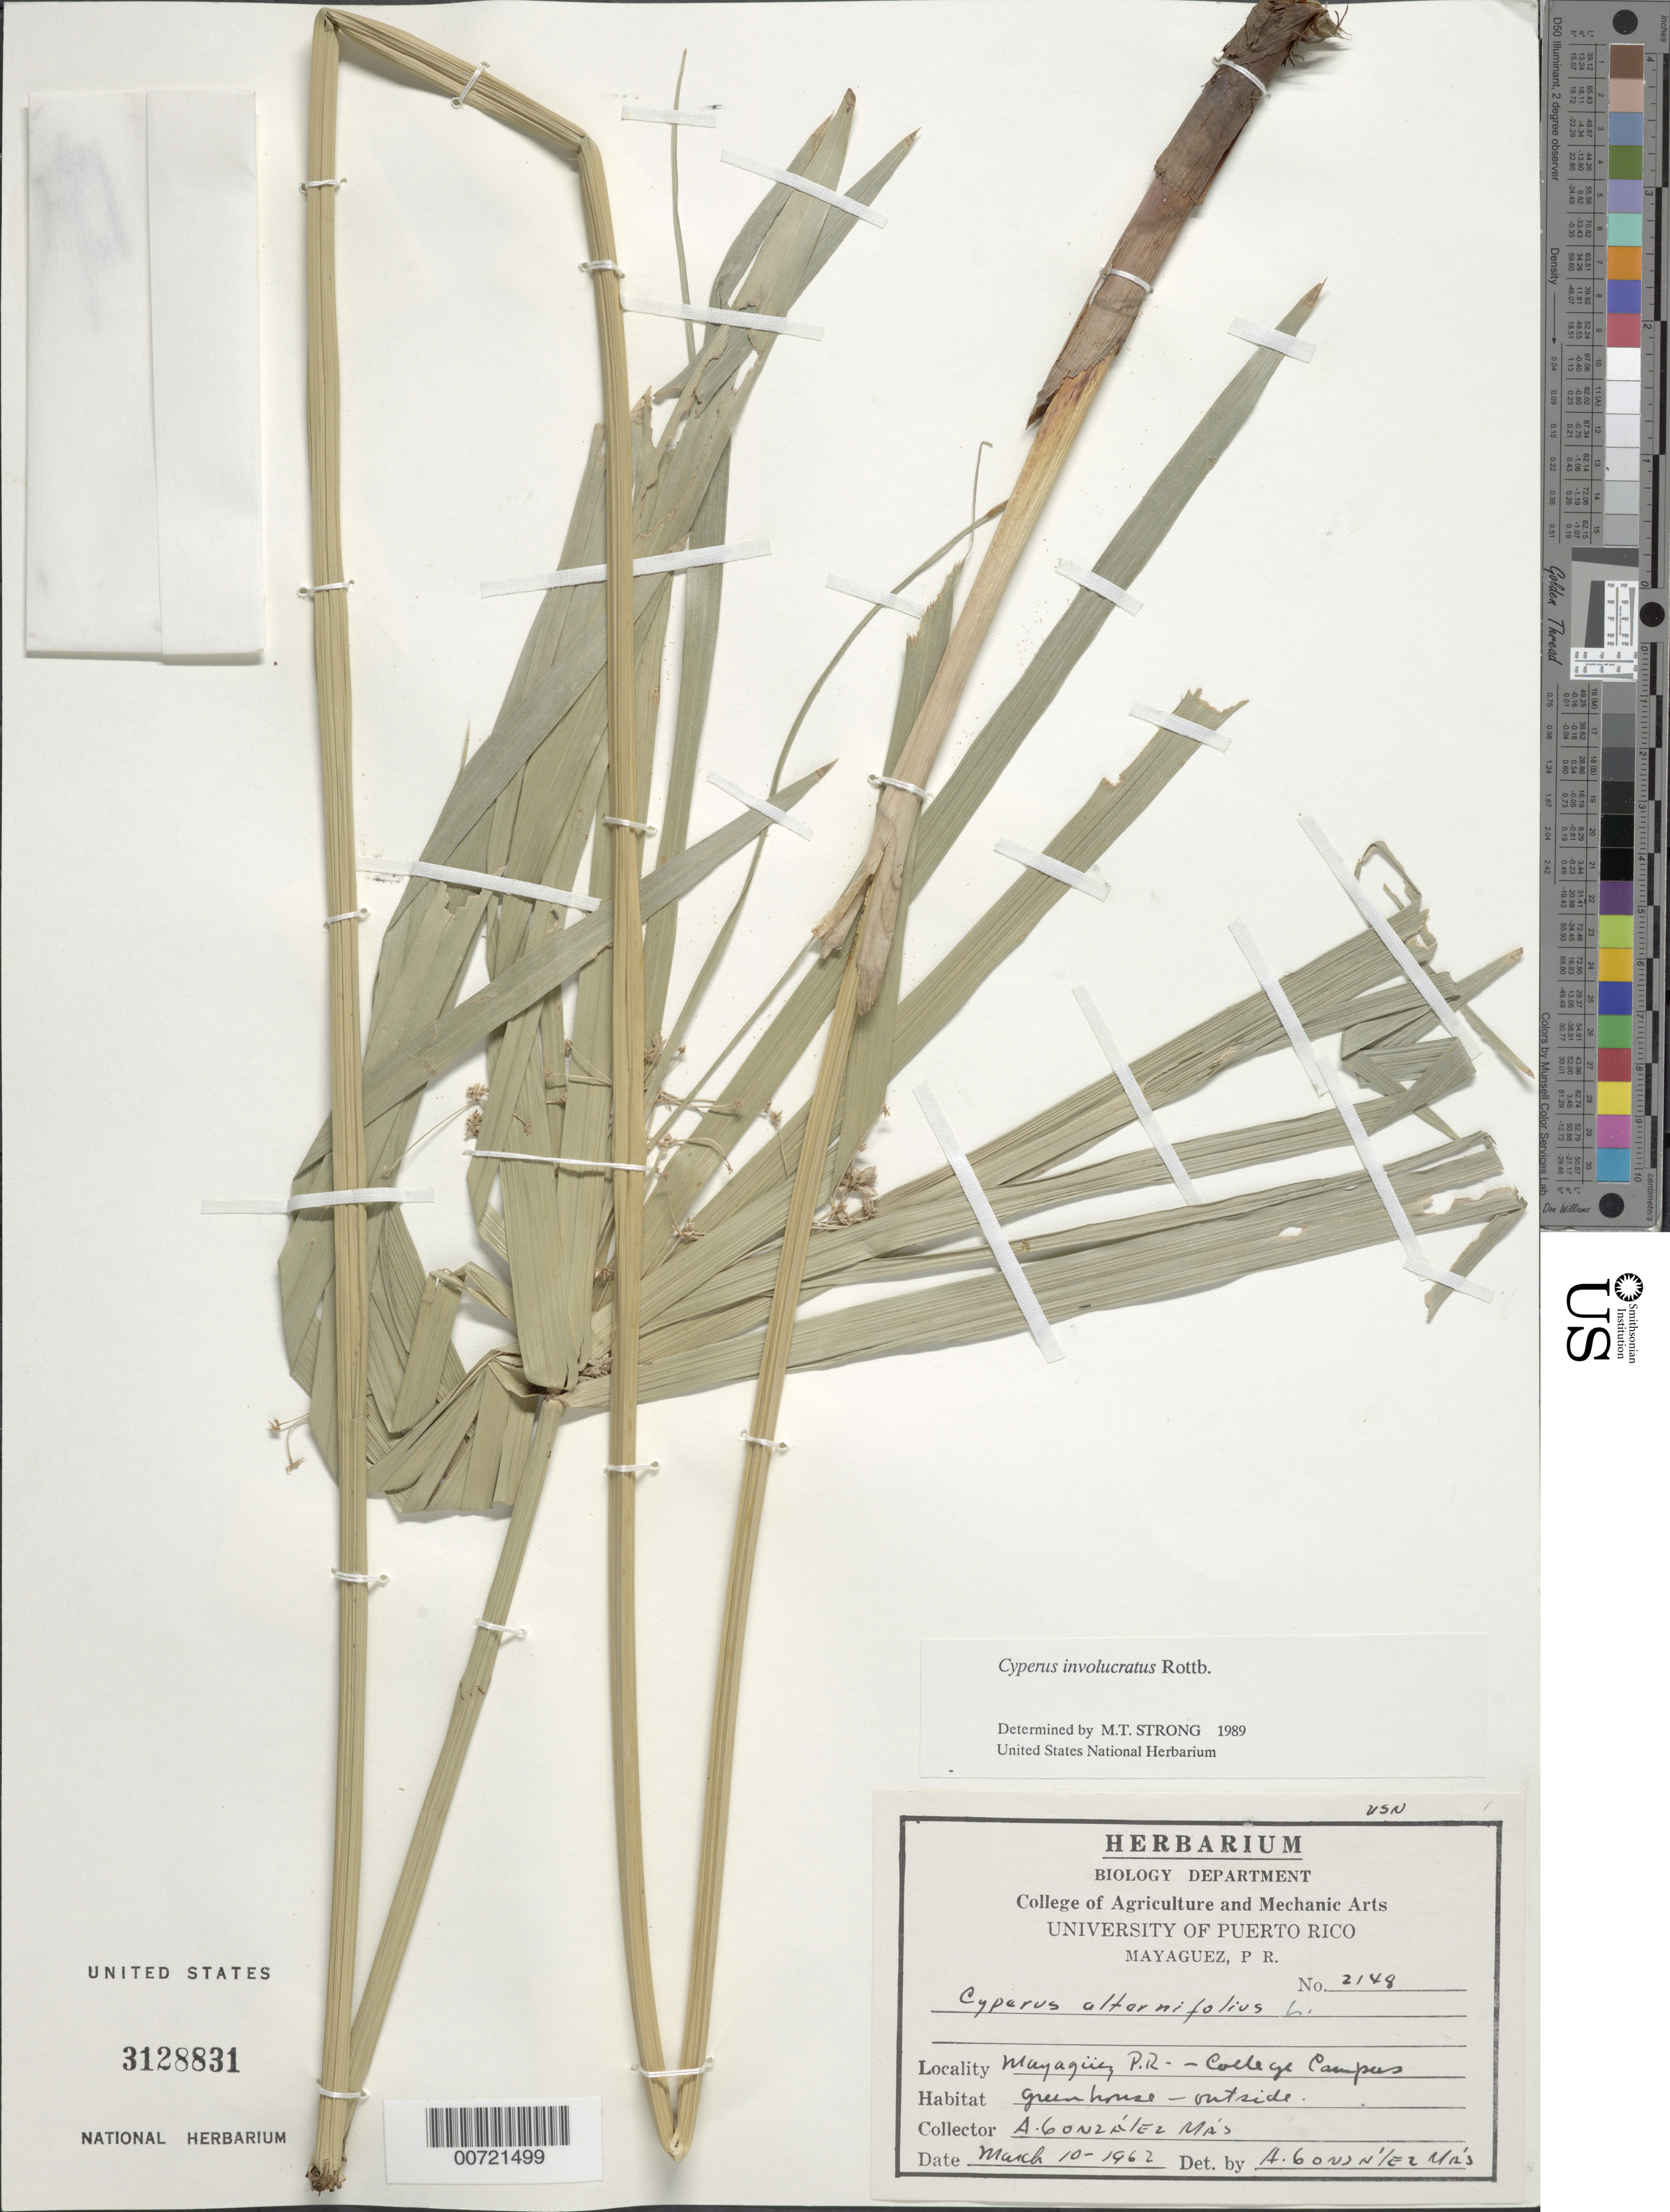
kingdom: Plantae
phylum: Tracheophyta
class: Liliopsida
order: Poales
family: Cyperaceae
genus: Cyperus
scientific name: Cyperus involucratus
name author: Rottb.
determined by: Strong, M. T., (US), Smithsonian Institution - National Museum of Natural History (UNITED STATES)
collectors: A. González Más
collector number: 2148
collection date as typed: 10 Mar 1962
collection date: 1962-03-10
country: Puerto Rico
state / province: Mayagüez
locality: Mayagüez: outside College Campus greenhouses.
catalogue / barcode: US 3128831